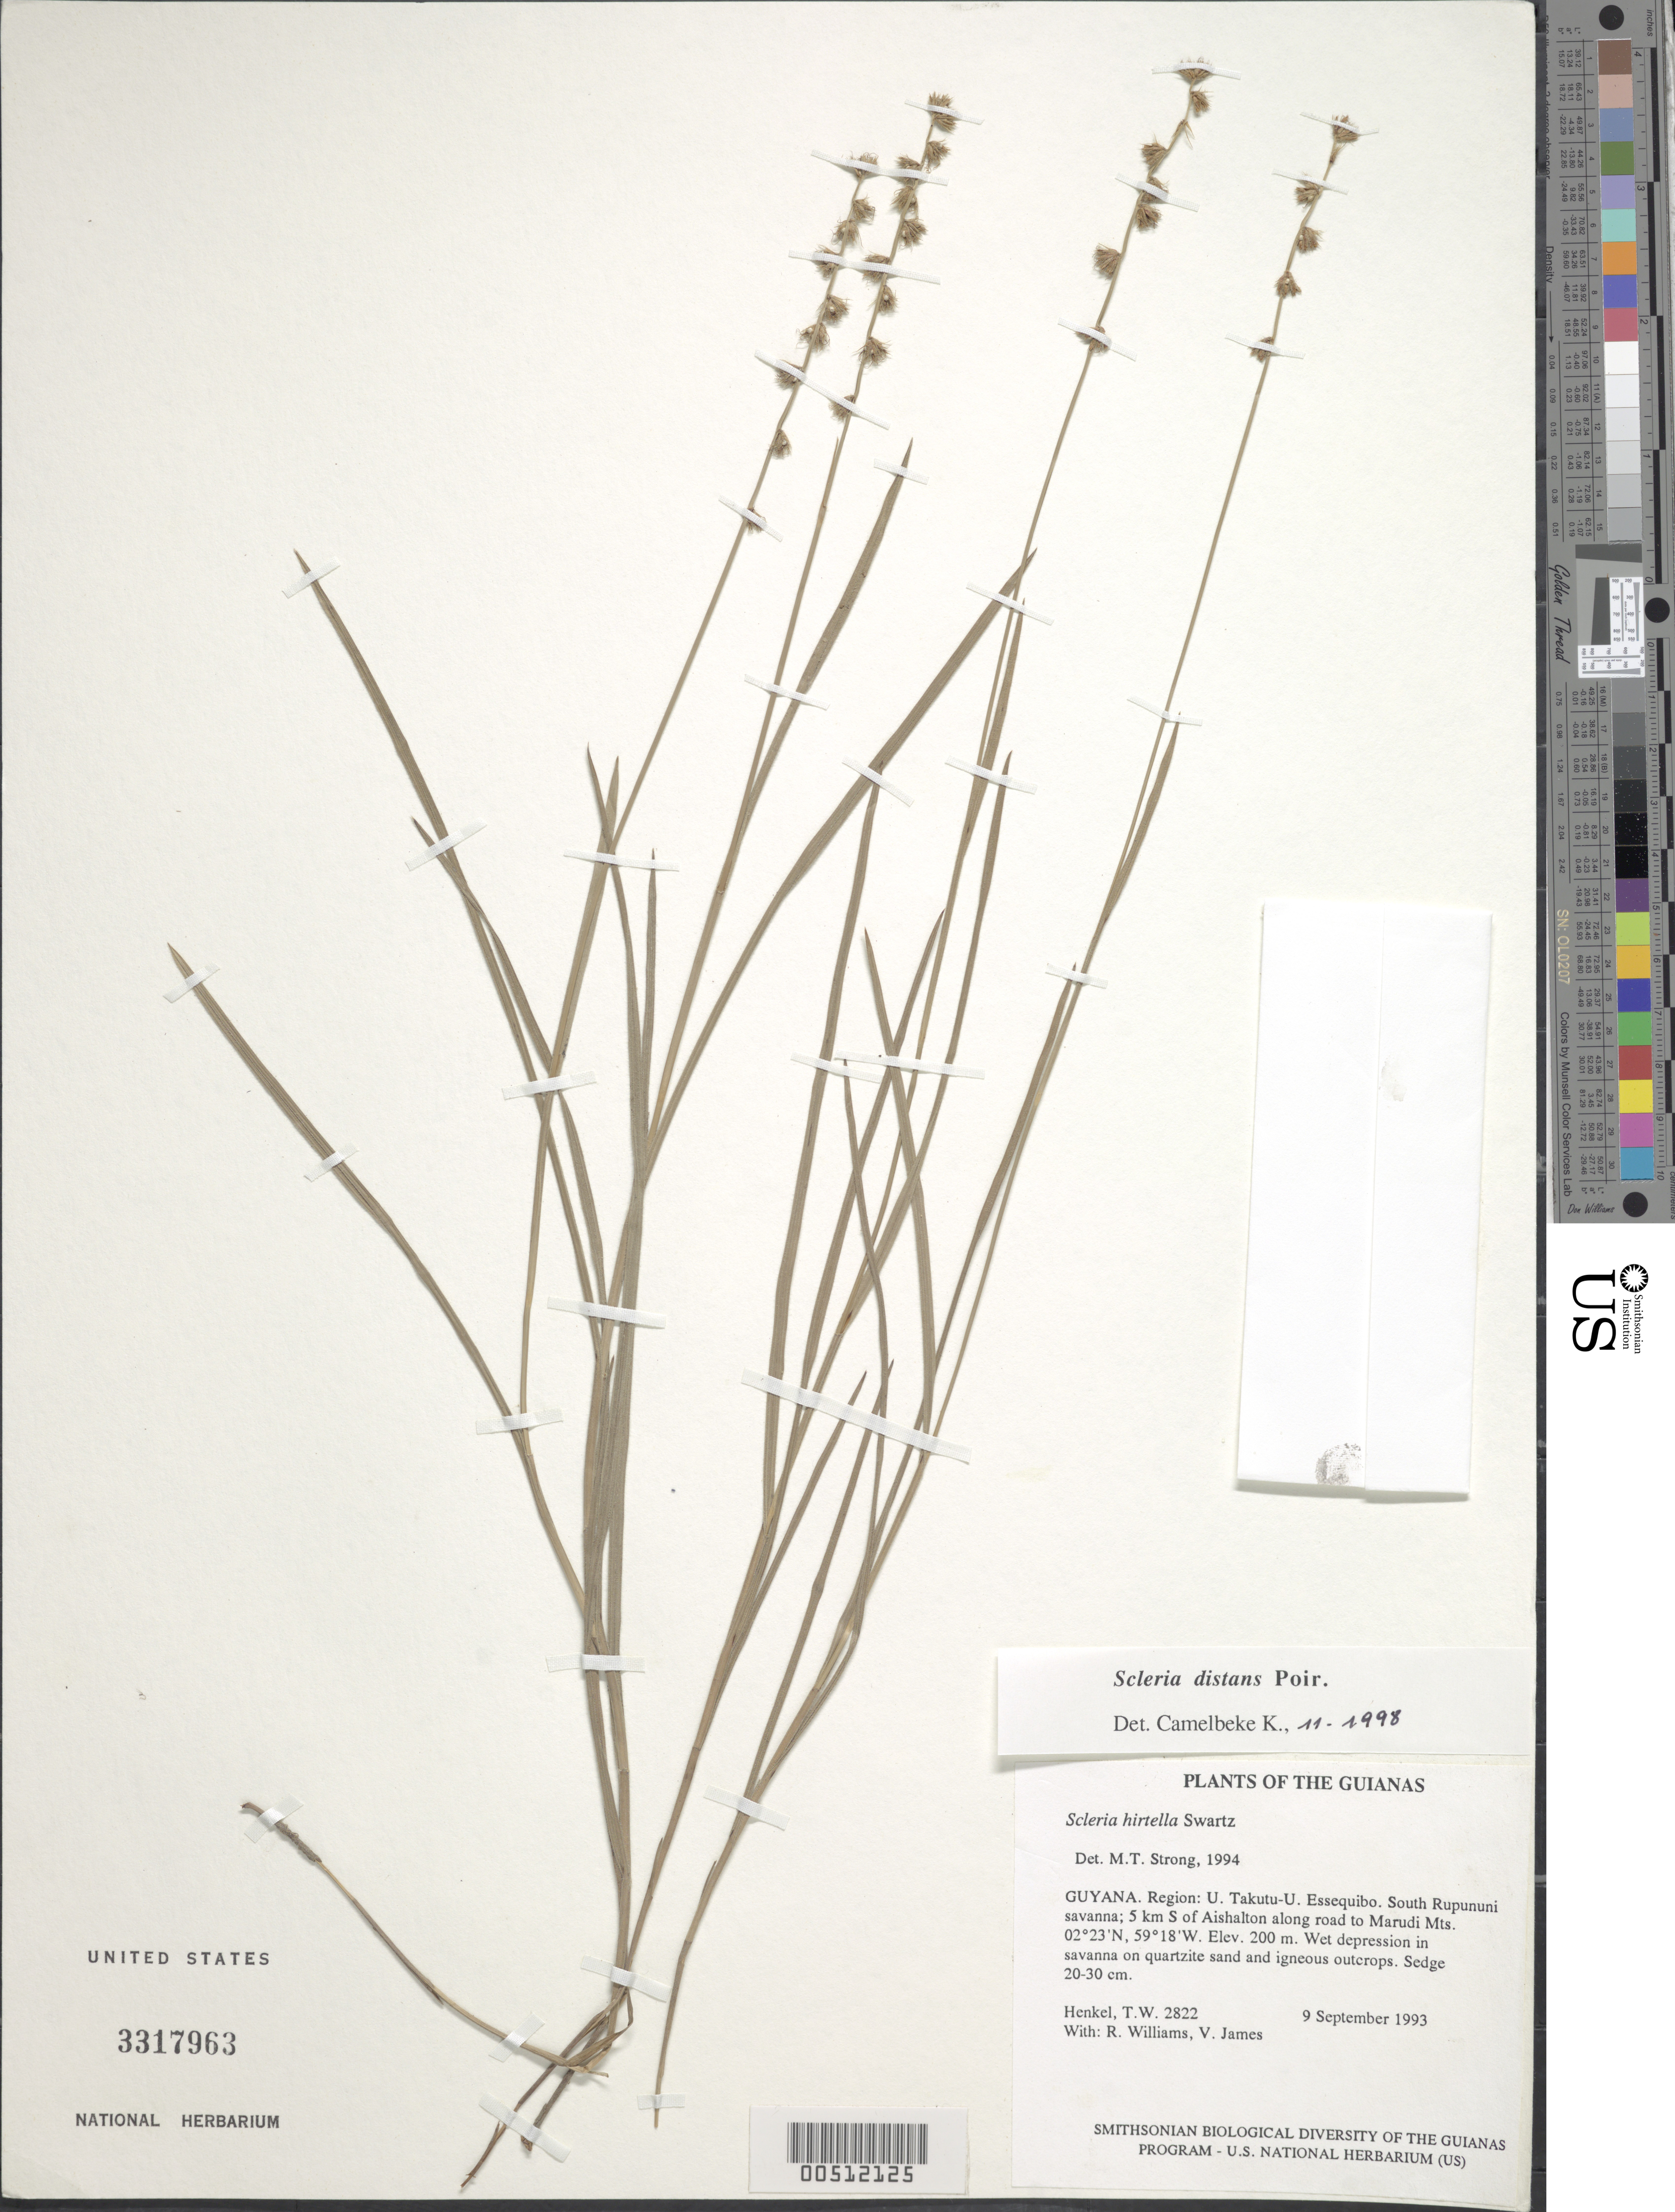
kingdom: Plantae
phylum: Tracheophyta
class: Liliopsida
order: Poales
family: Cyperaceae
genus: Scleria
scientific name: Scleria distans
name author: Poir.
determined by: Camelbeke, K.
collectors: T. Henkel, R. Williams & V. James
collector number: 2822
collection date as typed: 9 September 1993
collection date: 1993-09-09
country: Guyana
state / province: U. Takutu-U. Essequibo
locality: South Rupununi savanna; 5 km S of Aishalton along road to Marudi Mts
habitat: Wet depression in savanna on quartzite sand and igneous outcrops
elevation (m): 200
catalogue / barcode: US 3317963